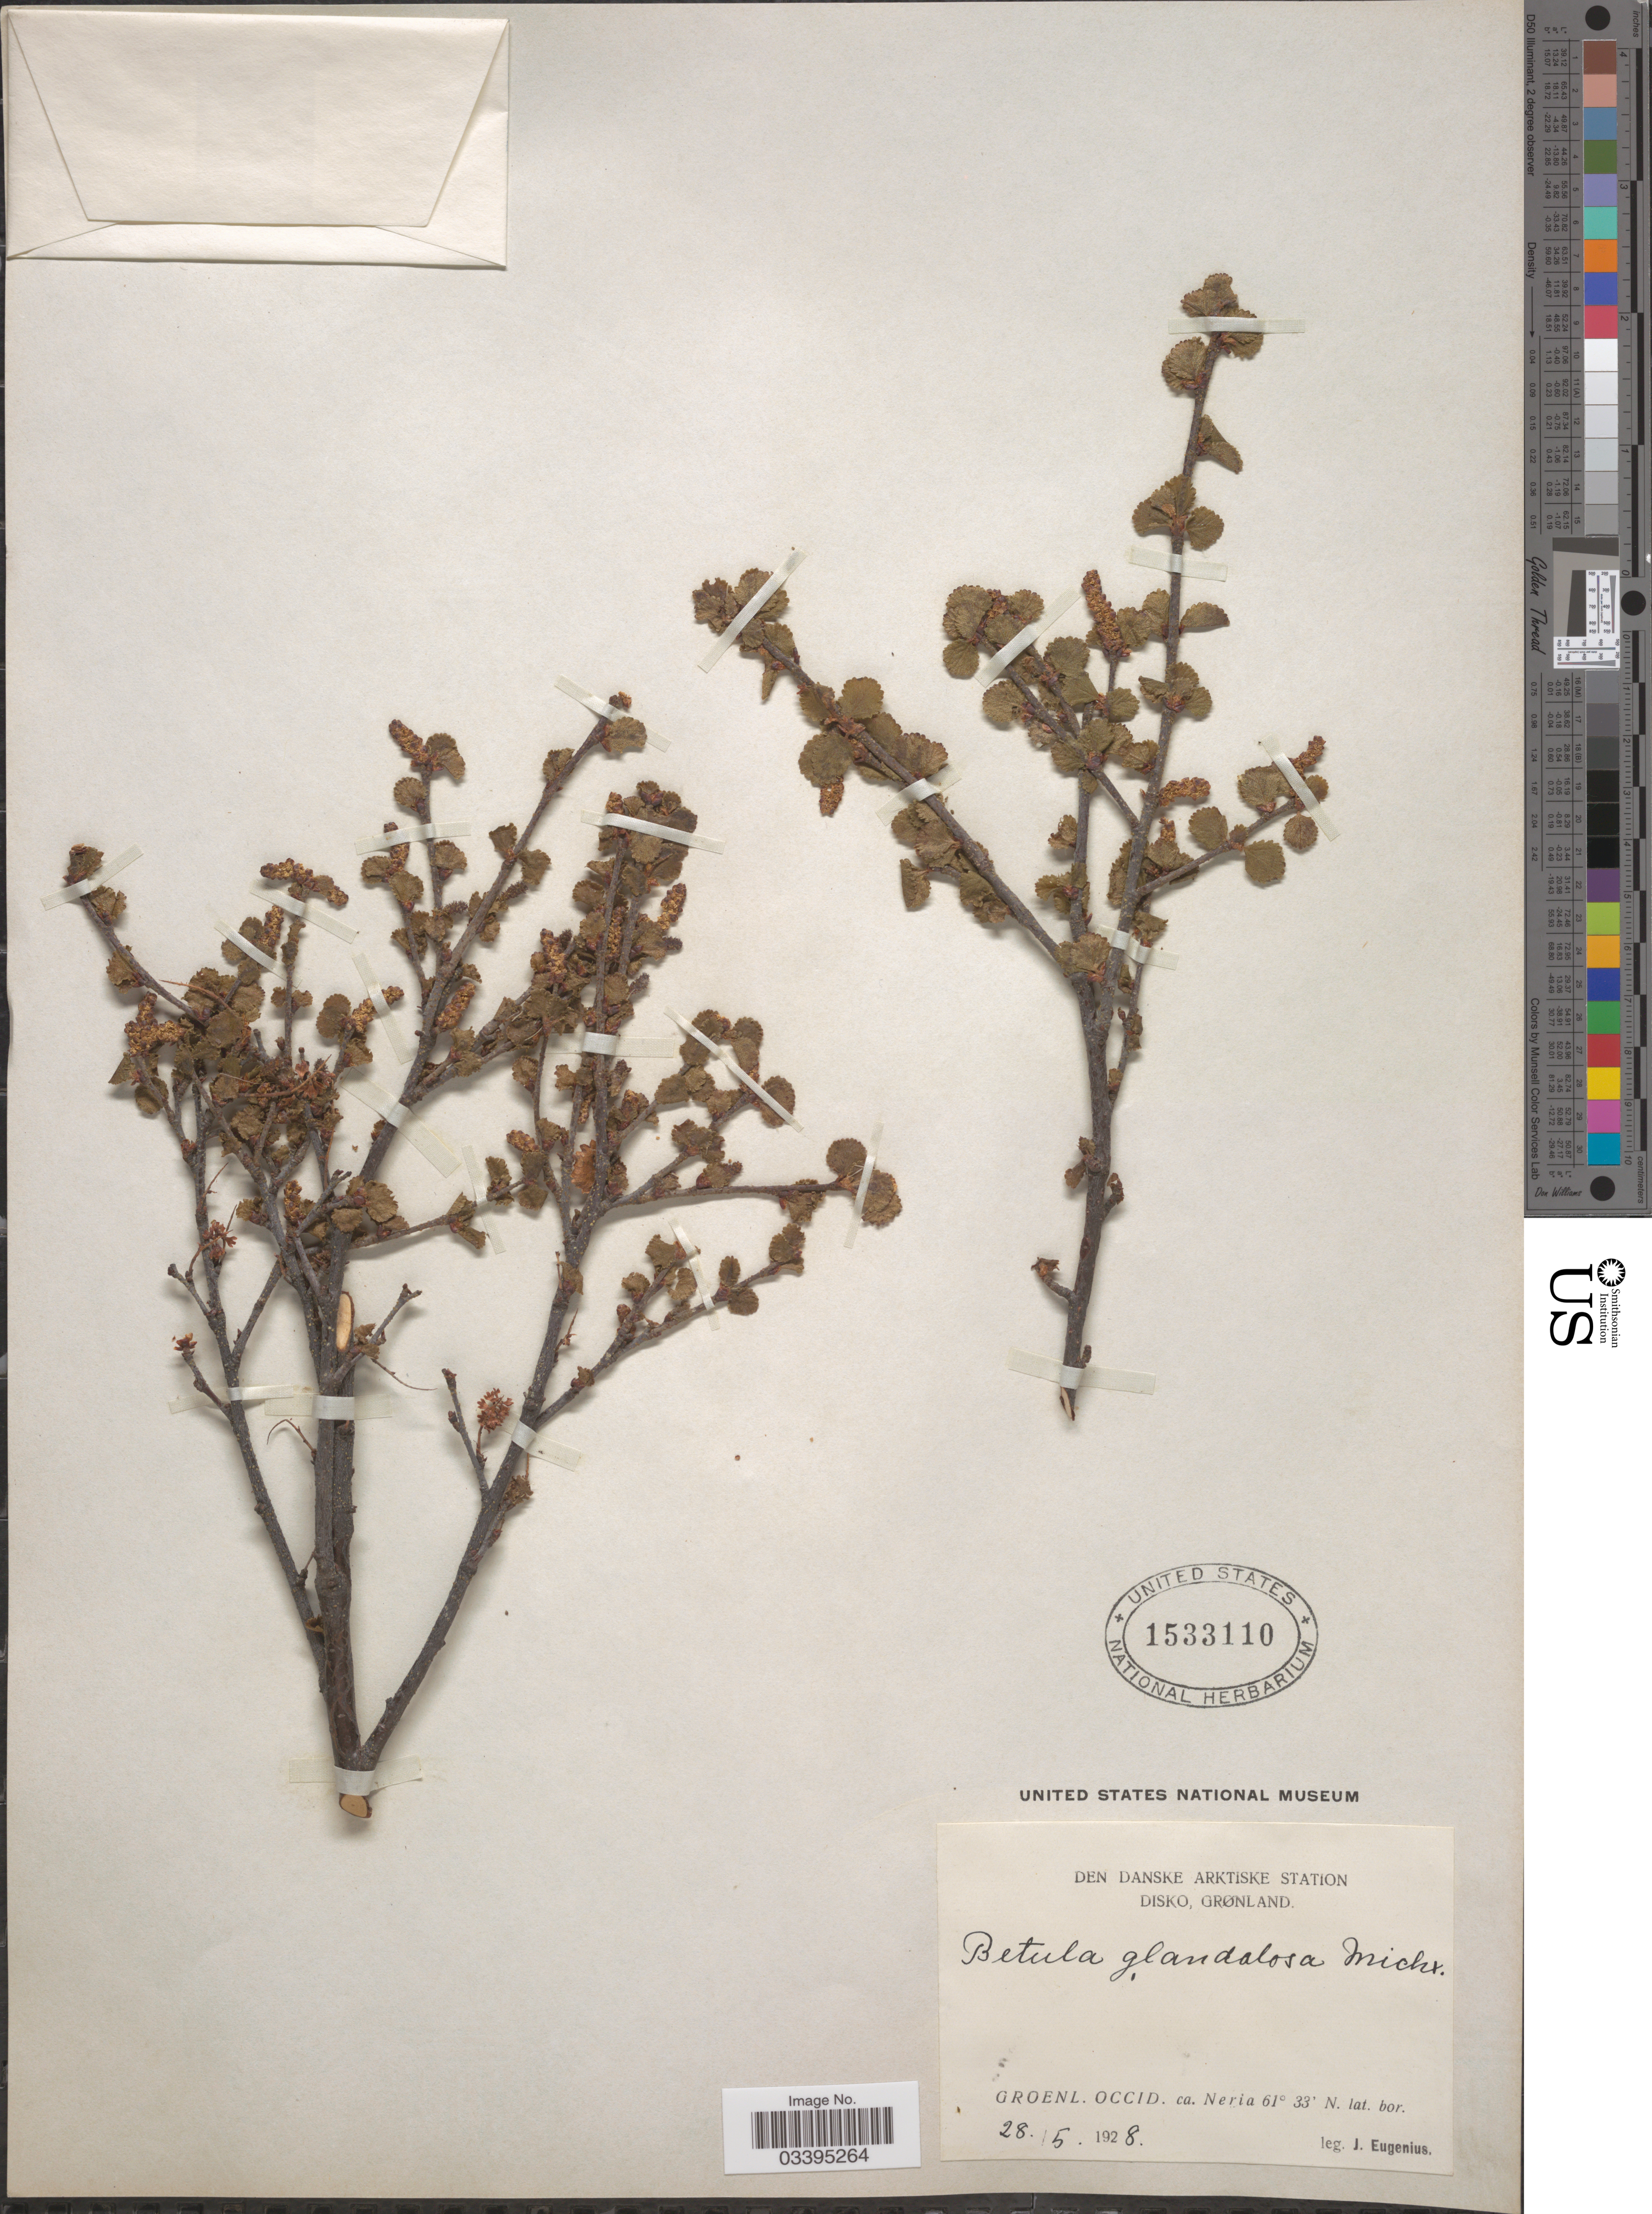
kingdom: Plantae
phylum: Tracheophyta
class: Magnoliopsida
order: Fagales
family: Betulaceae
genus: Betula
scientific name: Betula glandulosa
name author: Michx.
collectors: J. Eugenius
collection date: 1928-05-28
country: Greenland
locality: Den Danske Arktiske Station. Disko. [unsure placement] Groenl. Occid. ca. Neria.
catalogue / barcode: US 15331110